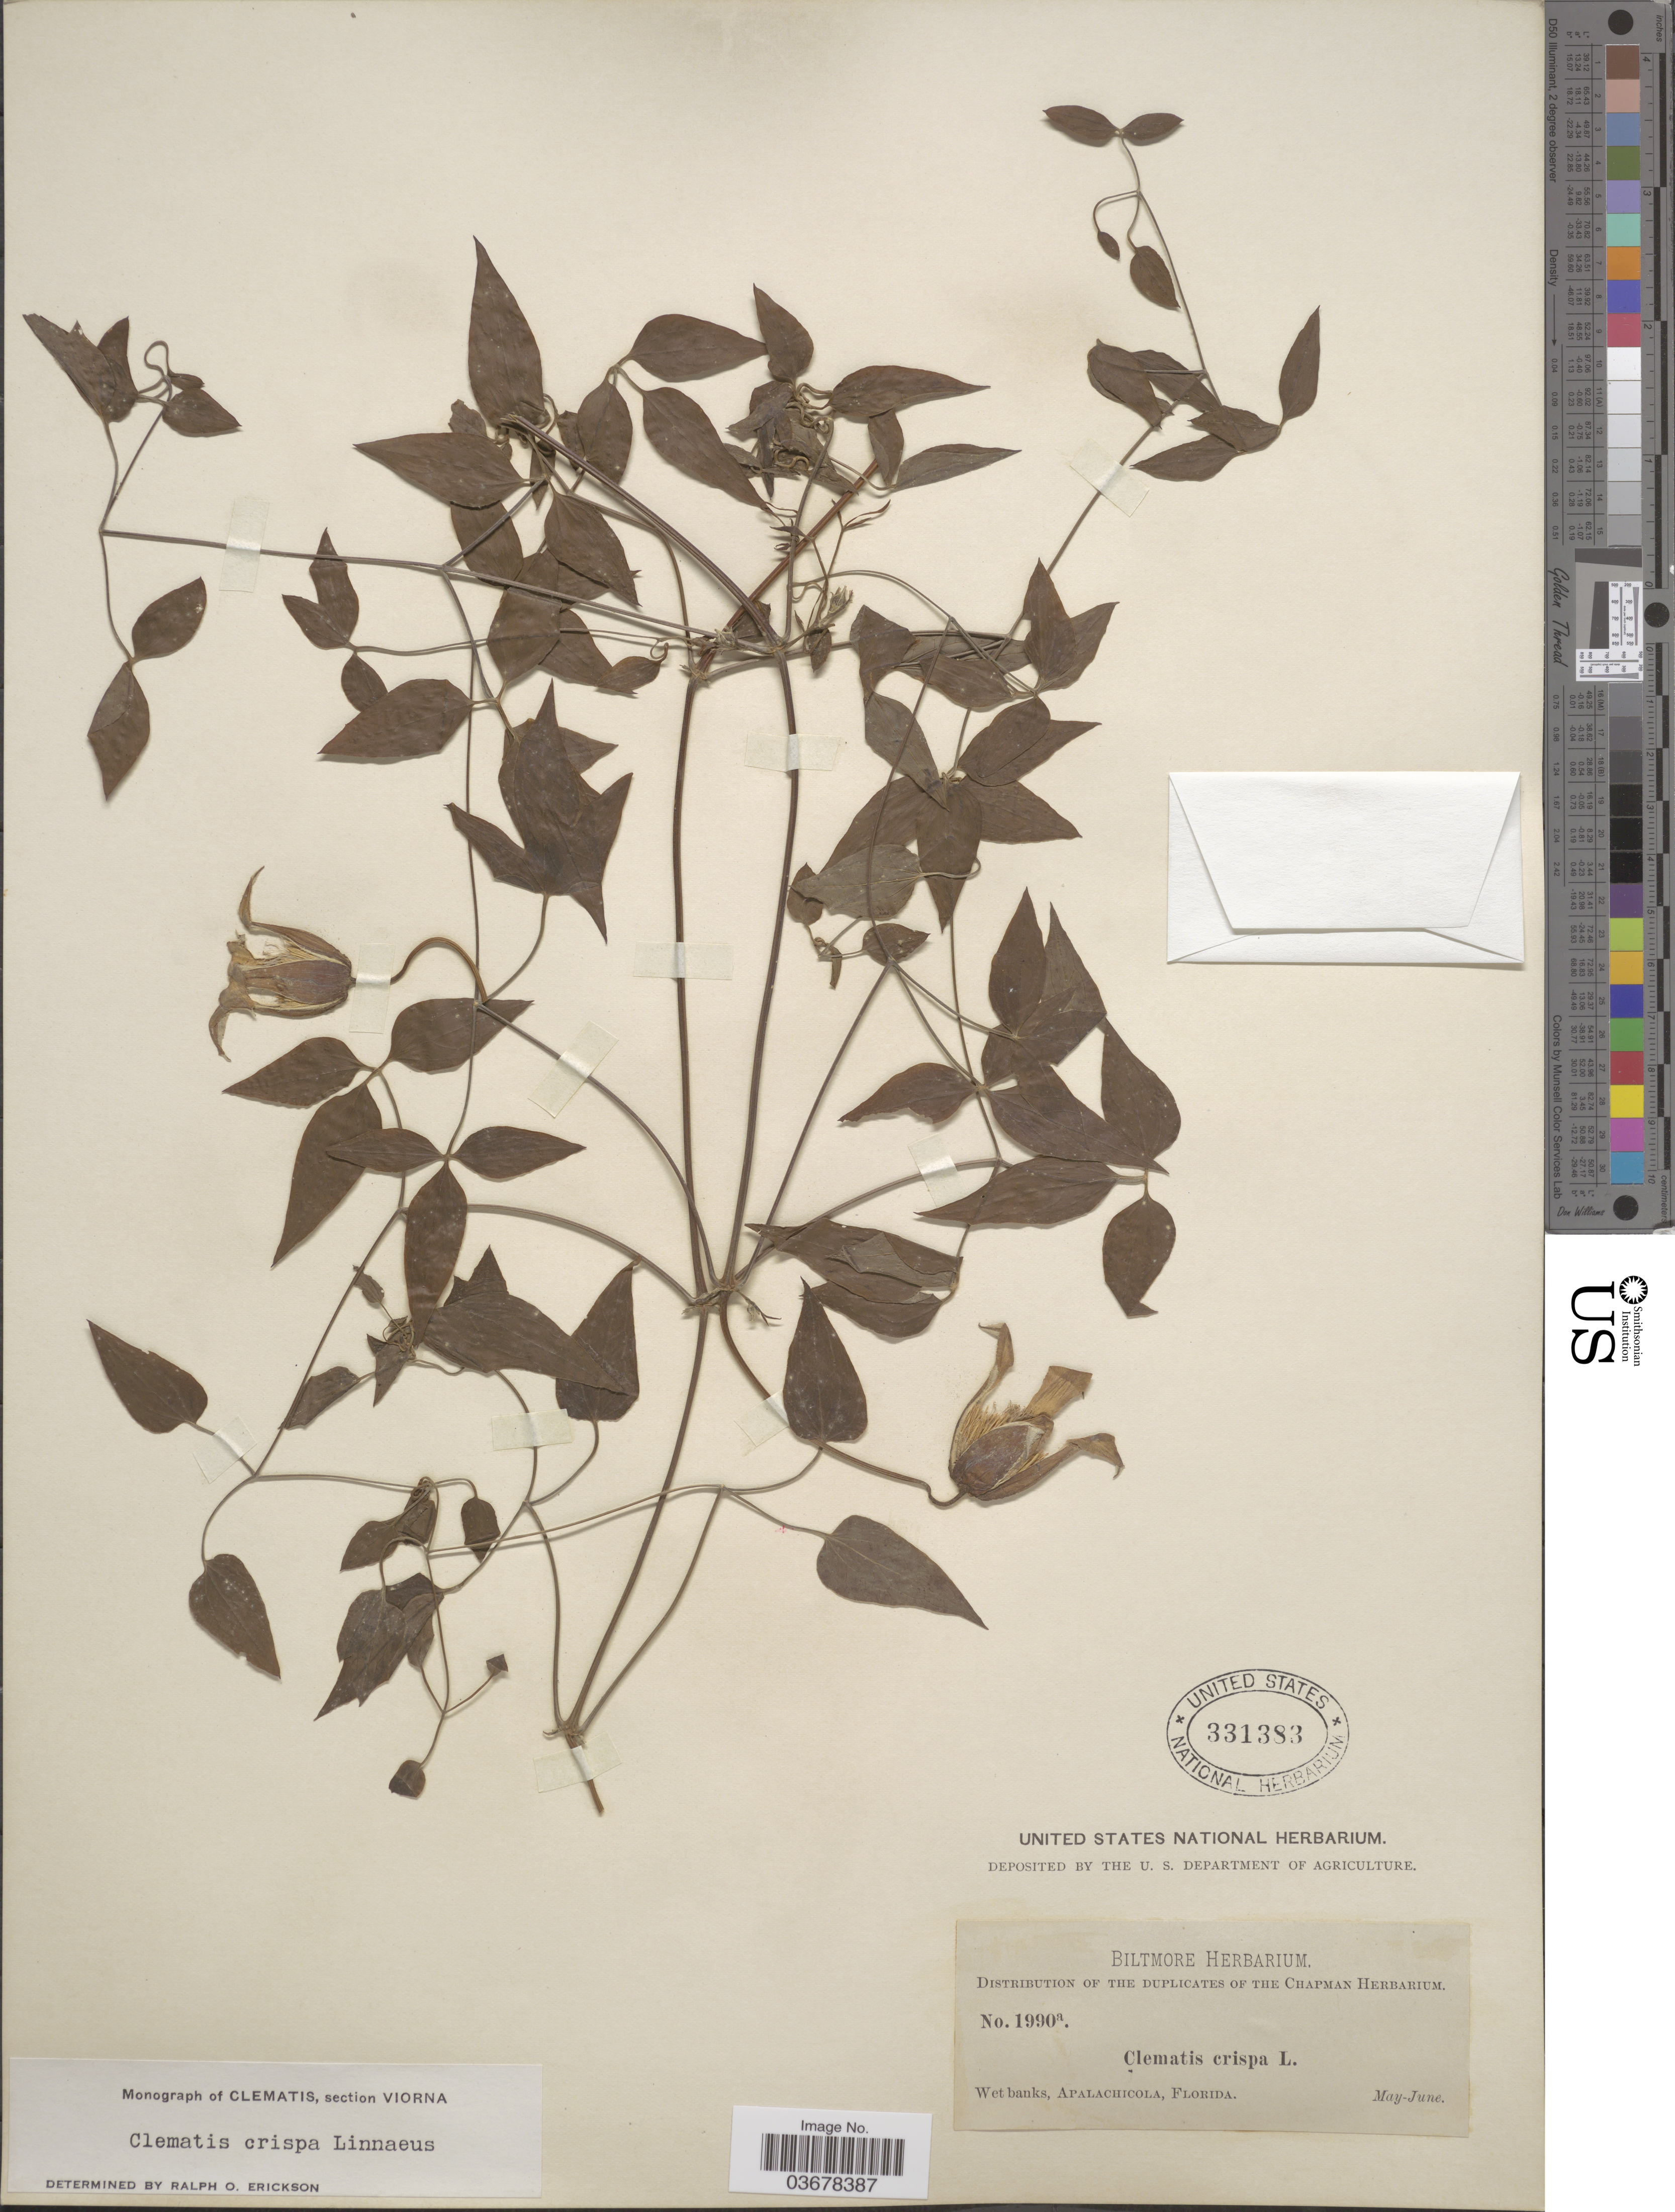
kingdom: Plantae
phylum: Tracheophyta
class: Magnoliopsida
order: Ranunculales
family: Ranunculaceae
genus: Clematis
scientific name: Clematis viorna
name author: L.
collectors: ex herb. Biltmore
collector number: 1990a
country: United States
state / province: Florida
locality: Wet banks, Apalachicola.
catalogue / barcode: US 331383